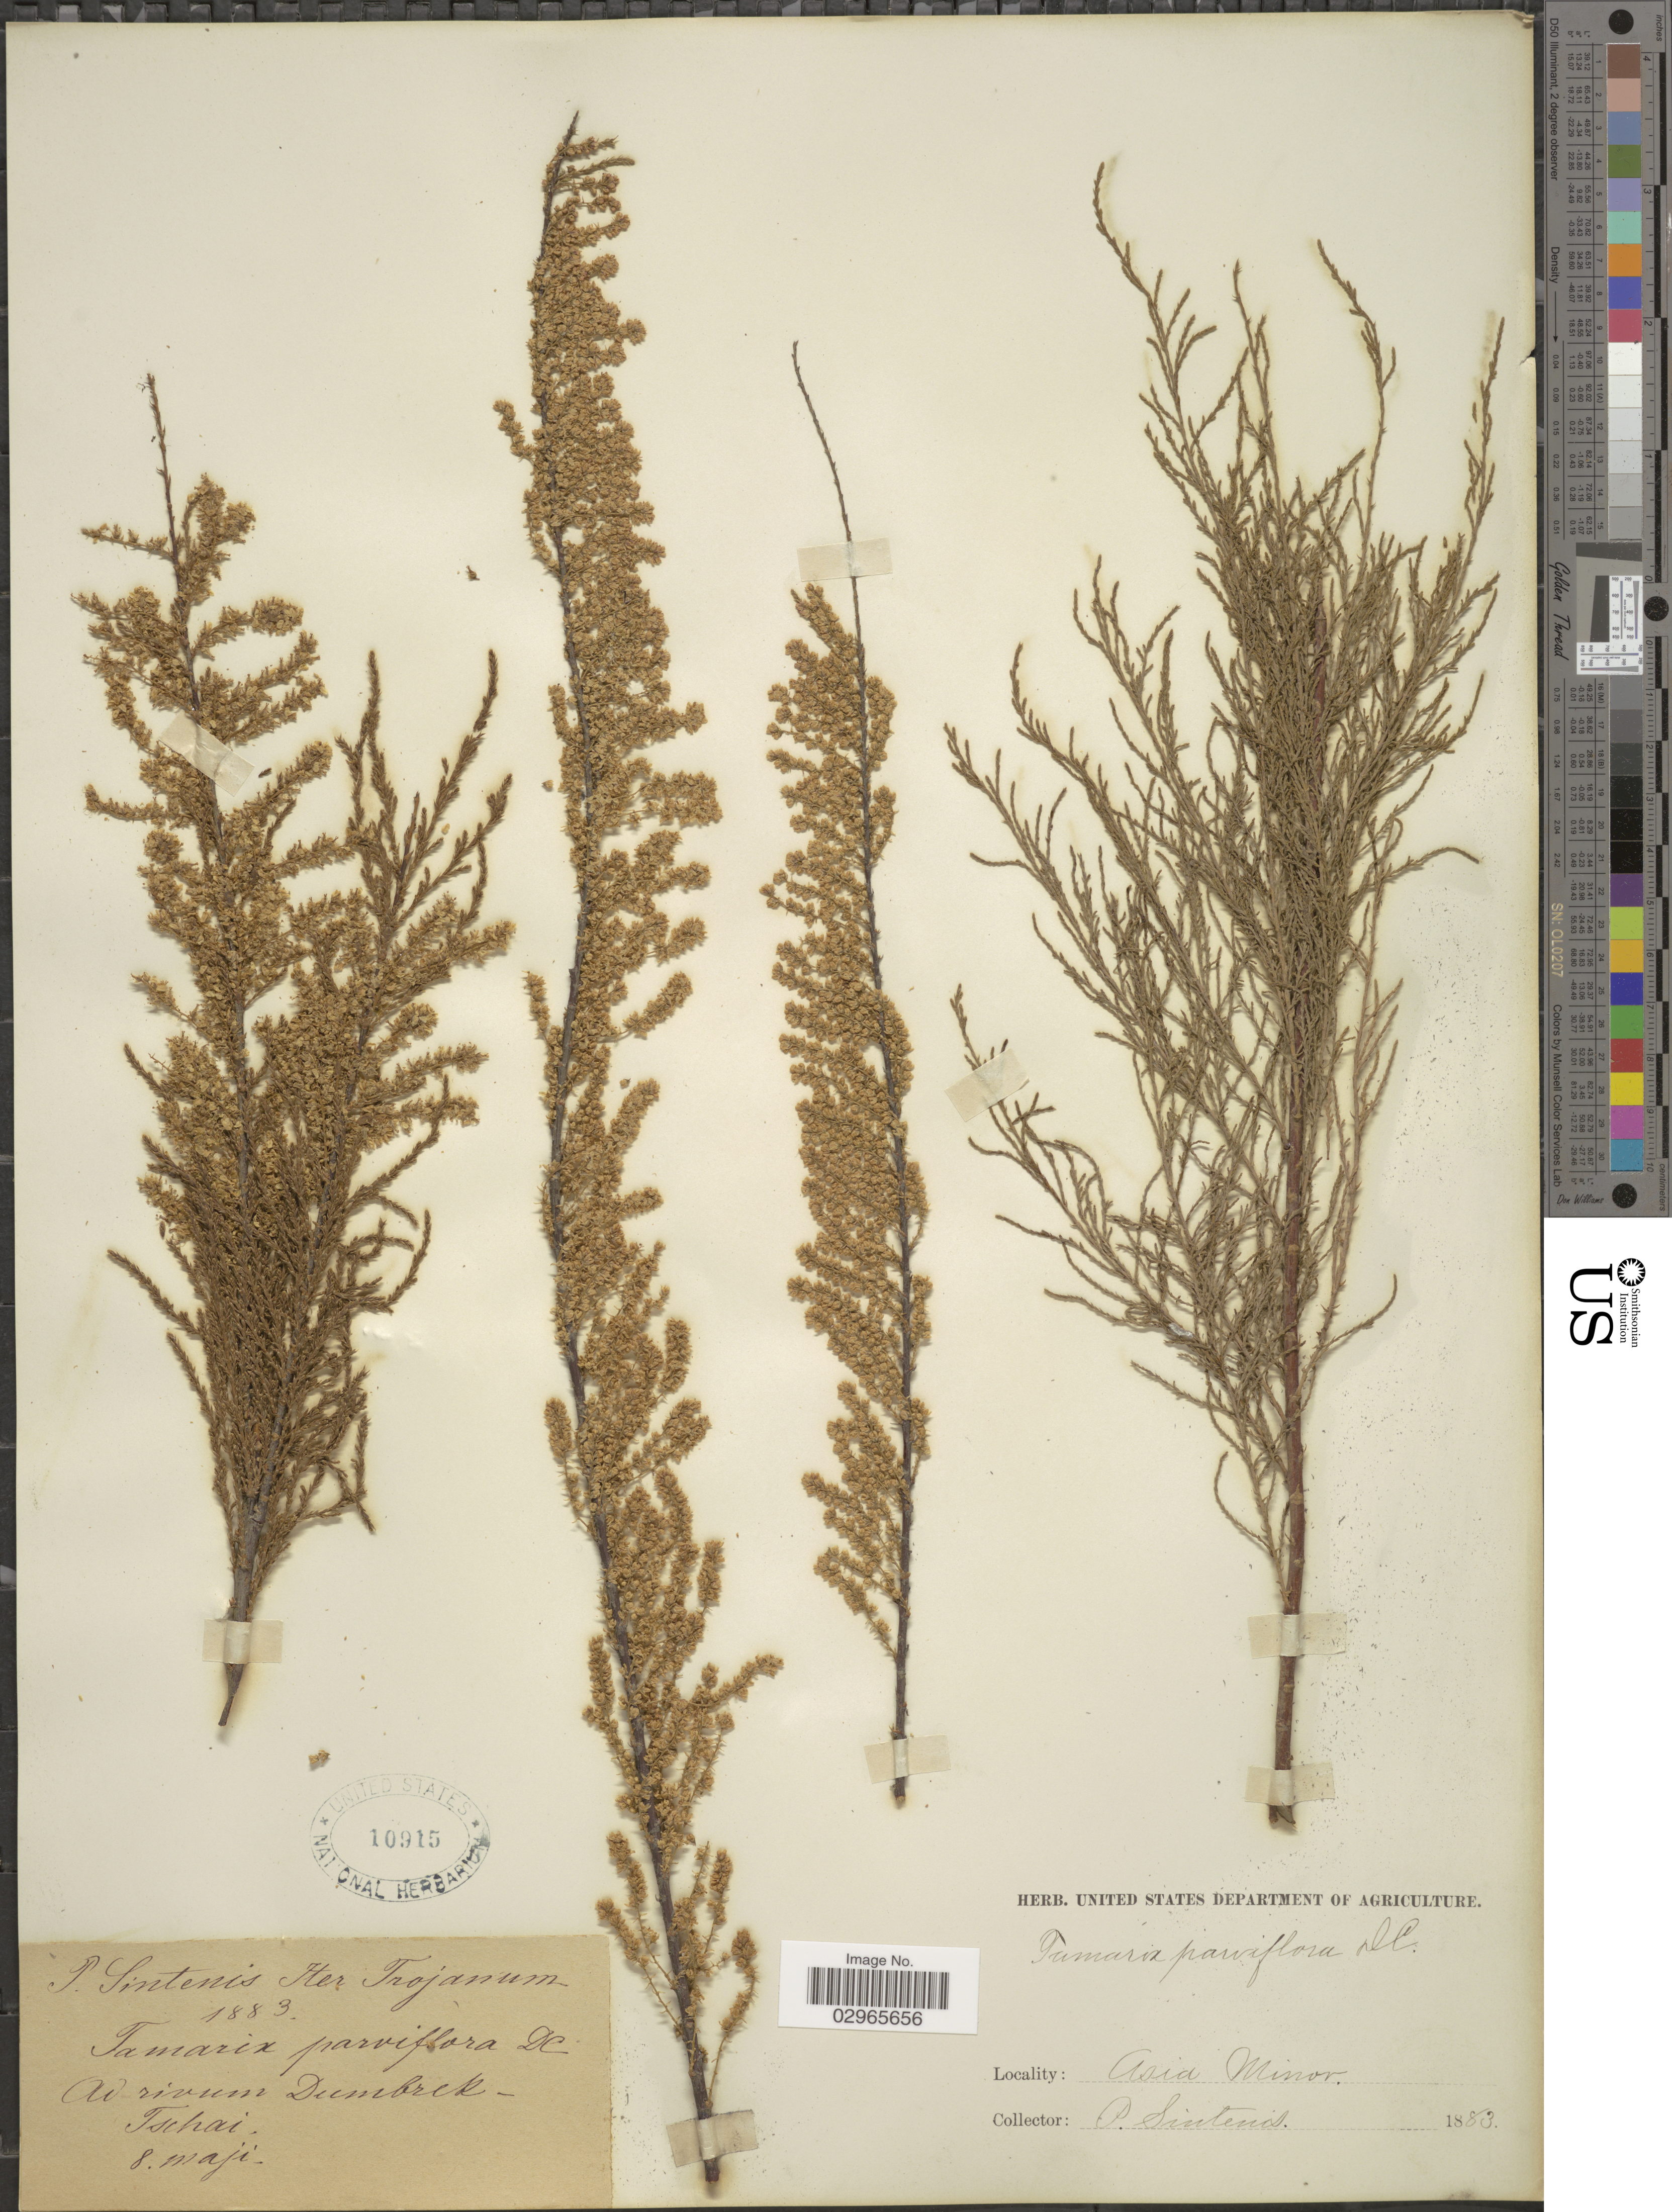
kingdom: Plantae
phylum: Tracheophyta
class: Magnoliopsida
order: Caryophyllales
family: Tamaricaceae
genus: Tamarix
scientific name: Tamarix parviflora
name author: DC.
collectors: P. Sintenis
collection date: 1883-05-08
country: Turkey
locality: Iter Trojanum, Ad rivum Dumbrek - Tschai. Asia Minor.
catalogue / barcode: US 10915